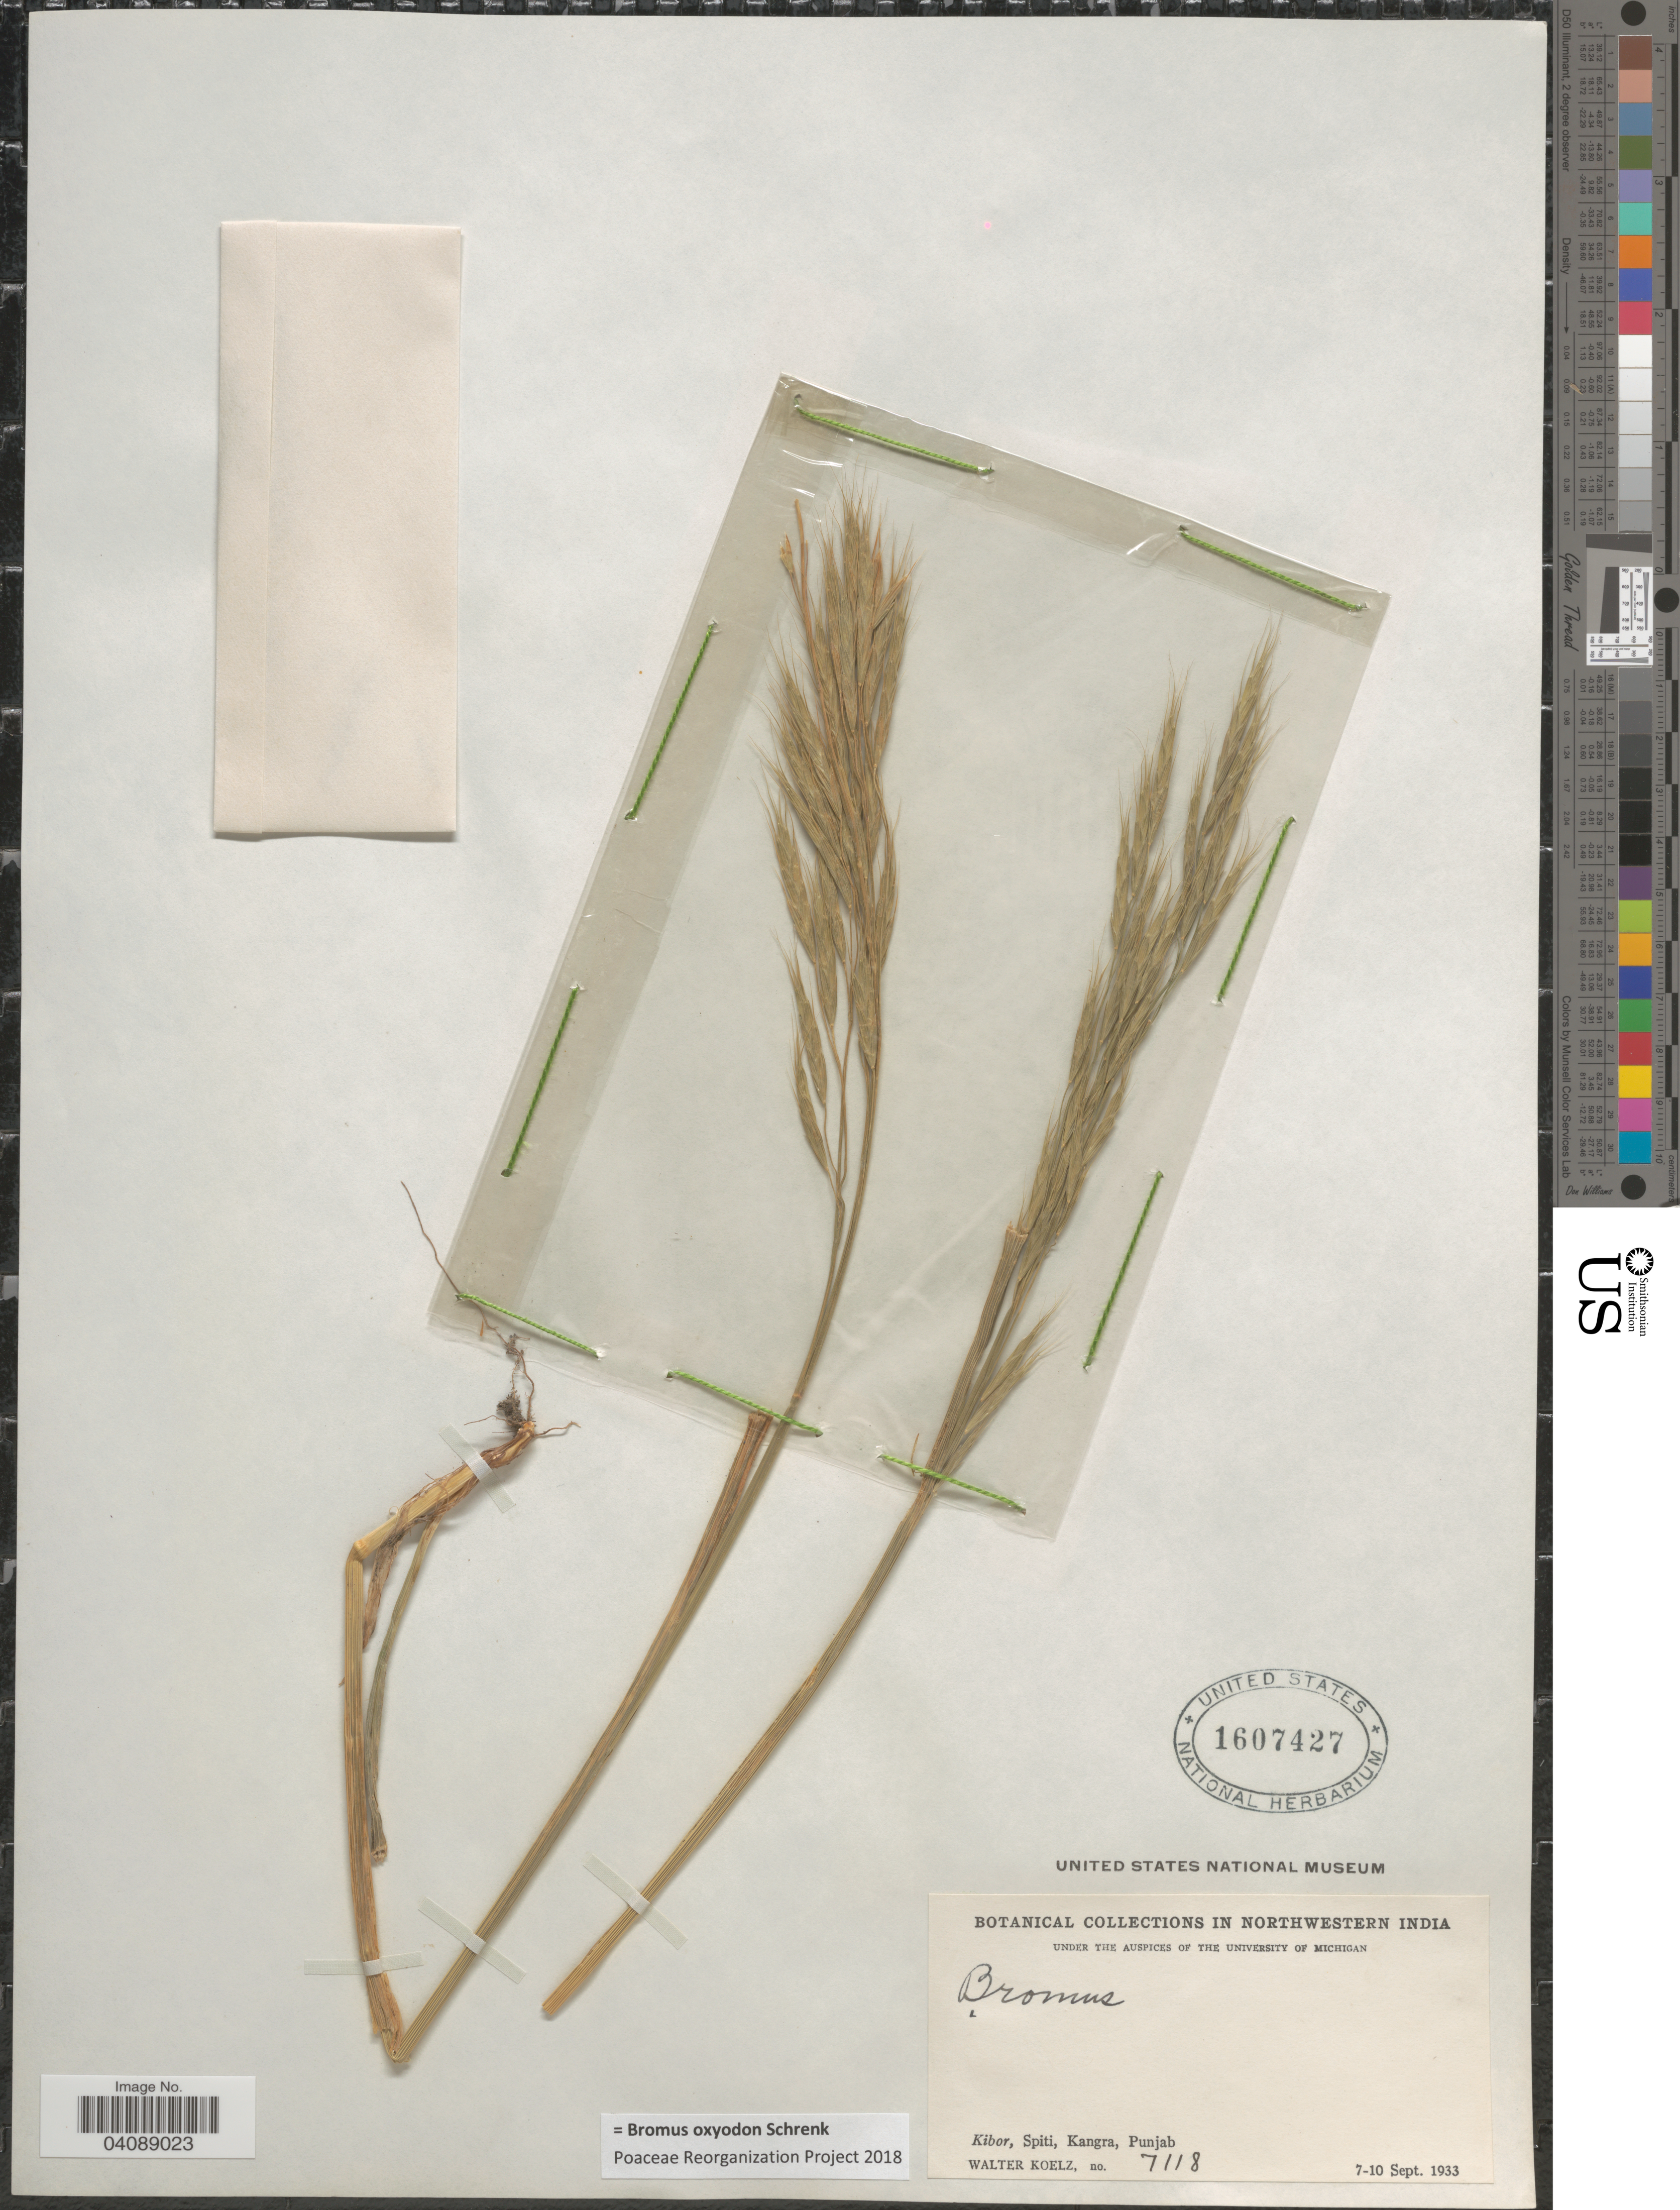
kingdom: Plantae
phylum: Tracheophyta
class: Liliopsida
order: Poales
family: Poaceae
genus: Bromus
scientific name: Bromus oxyodon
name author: Schrenk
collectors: W. N. Koelz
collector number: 7118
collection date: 1933-09-07/1933-09-10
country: India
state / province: Punjab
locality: In Northwestern India. Kibor, Spiti, Kangra.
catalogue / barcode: US 1607427